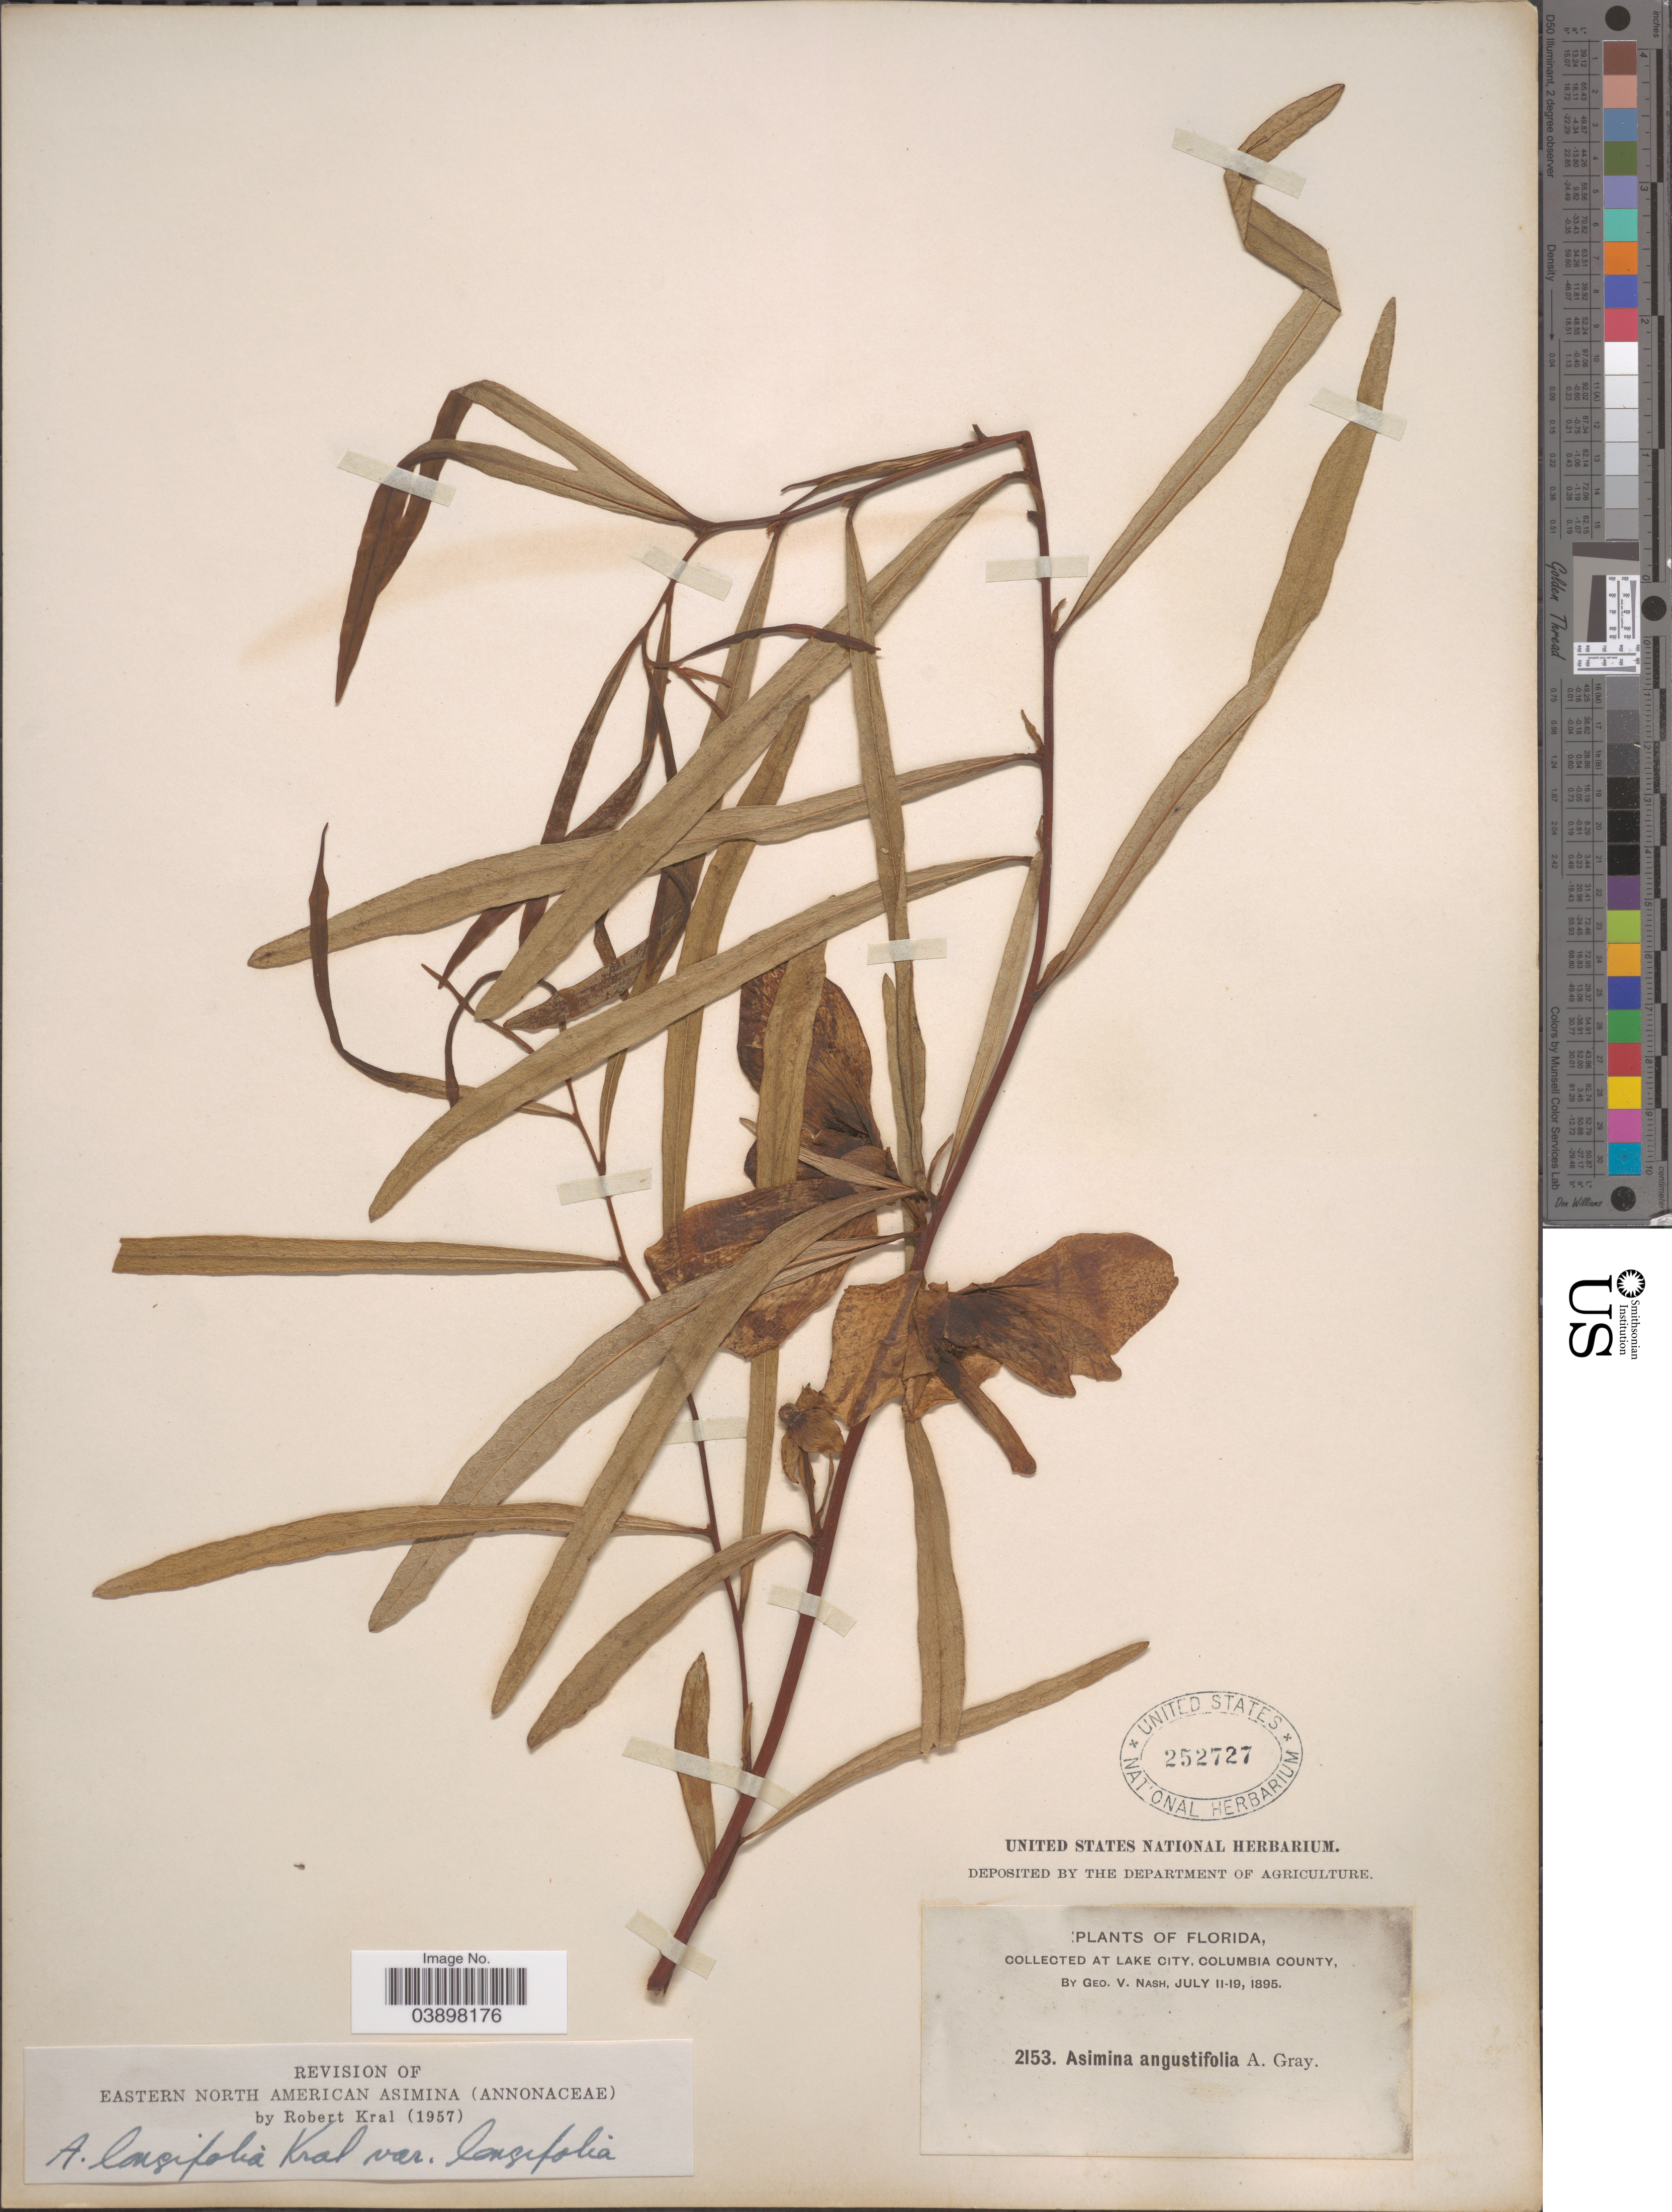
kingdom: Plantae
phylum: Tracheophyta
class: Magnoliopsida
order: Magnoliales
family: Annonaceae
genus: Asimina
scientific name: Asimina longifolia var. longifolia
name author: Kral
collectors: G. V. Nash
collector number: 2153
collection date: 1895-07-11/1895-07-19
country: United States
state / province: Florida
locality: At Lake City, Columbia County.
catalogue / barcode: US 252727